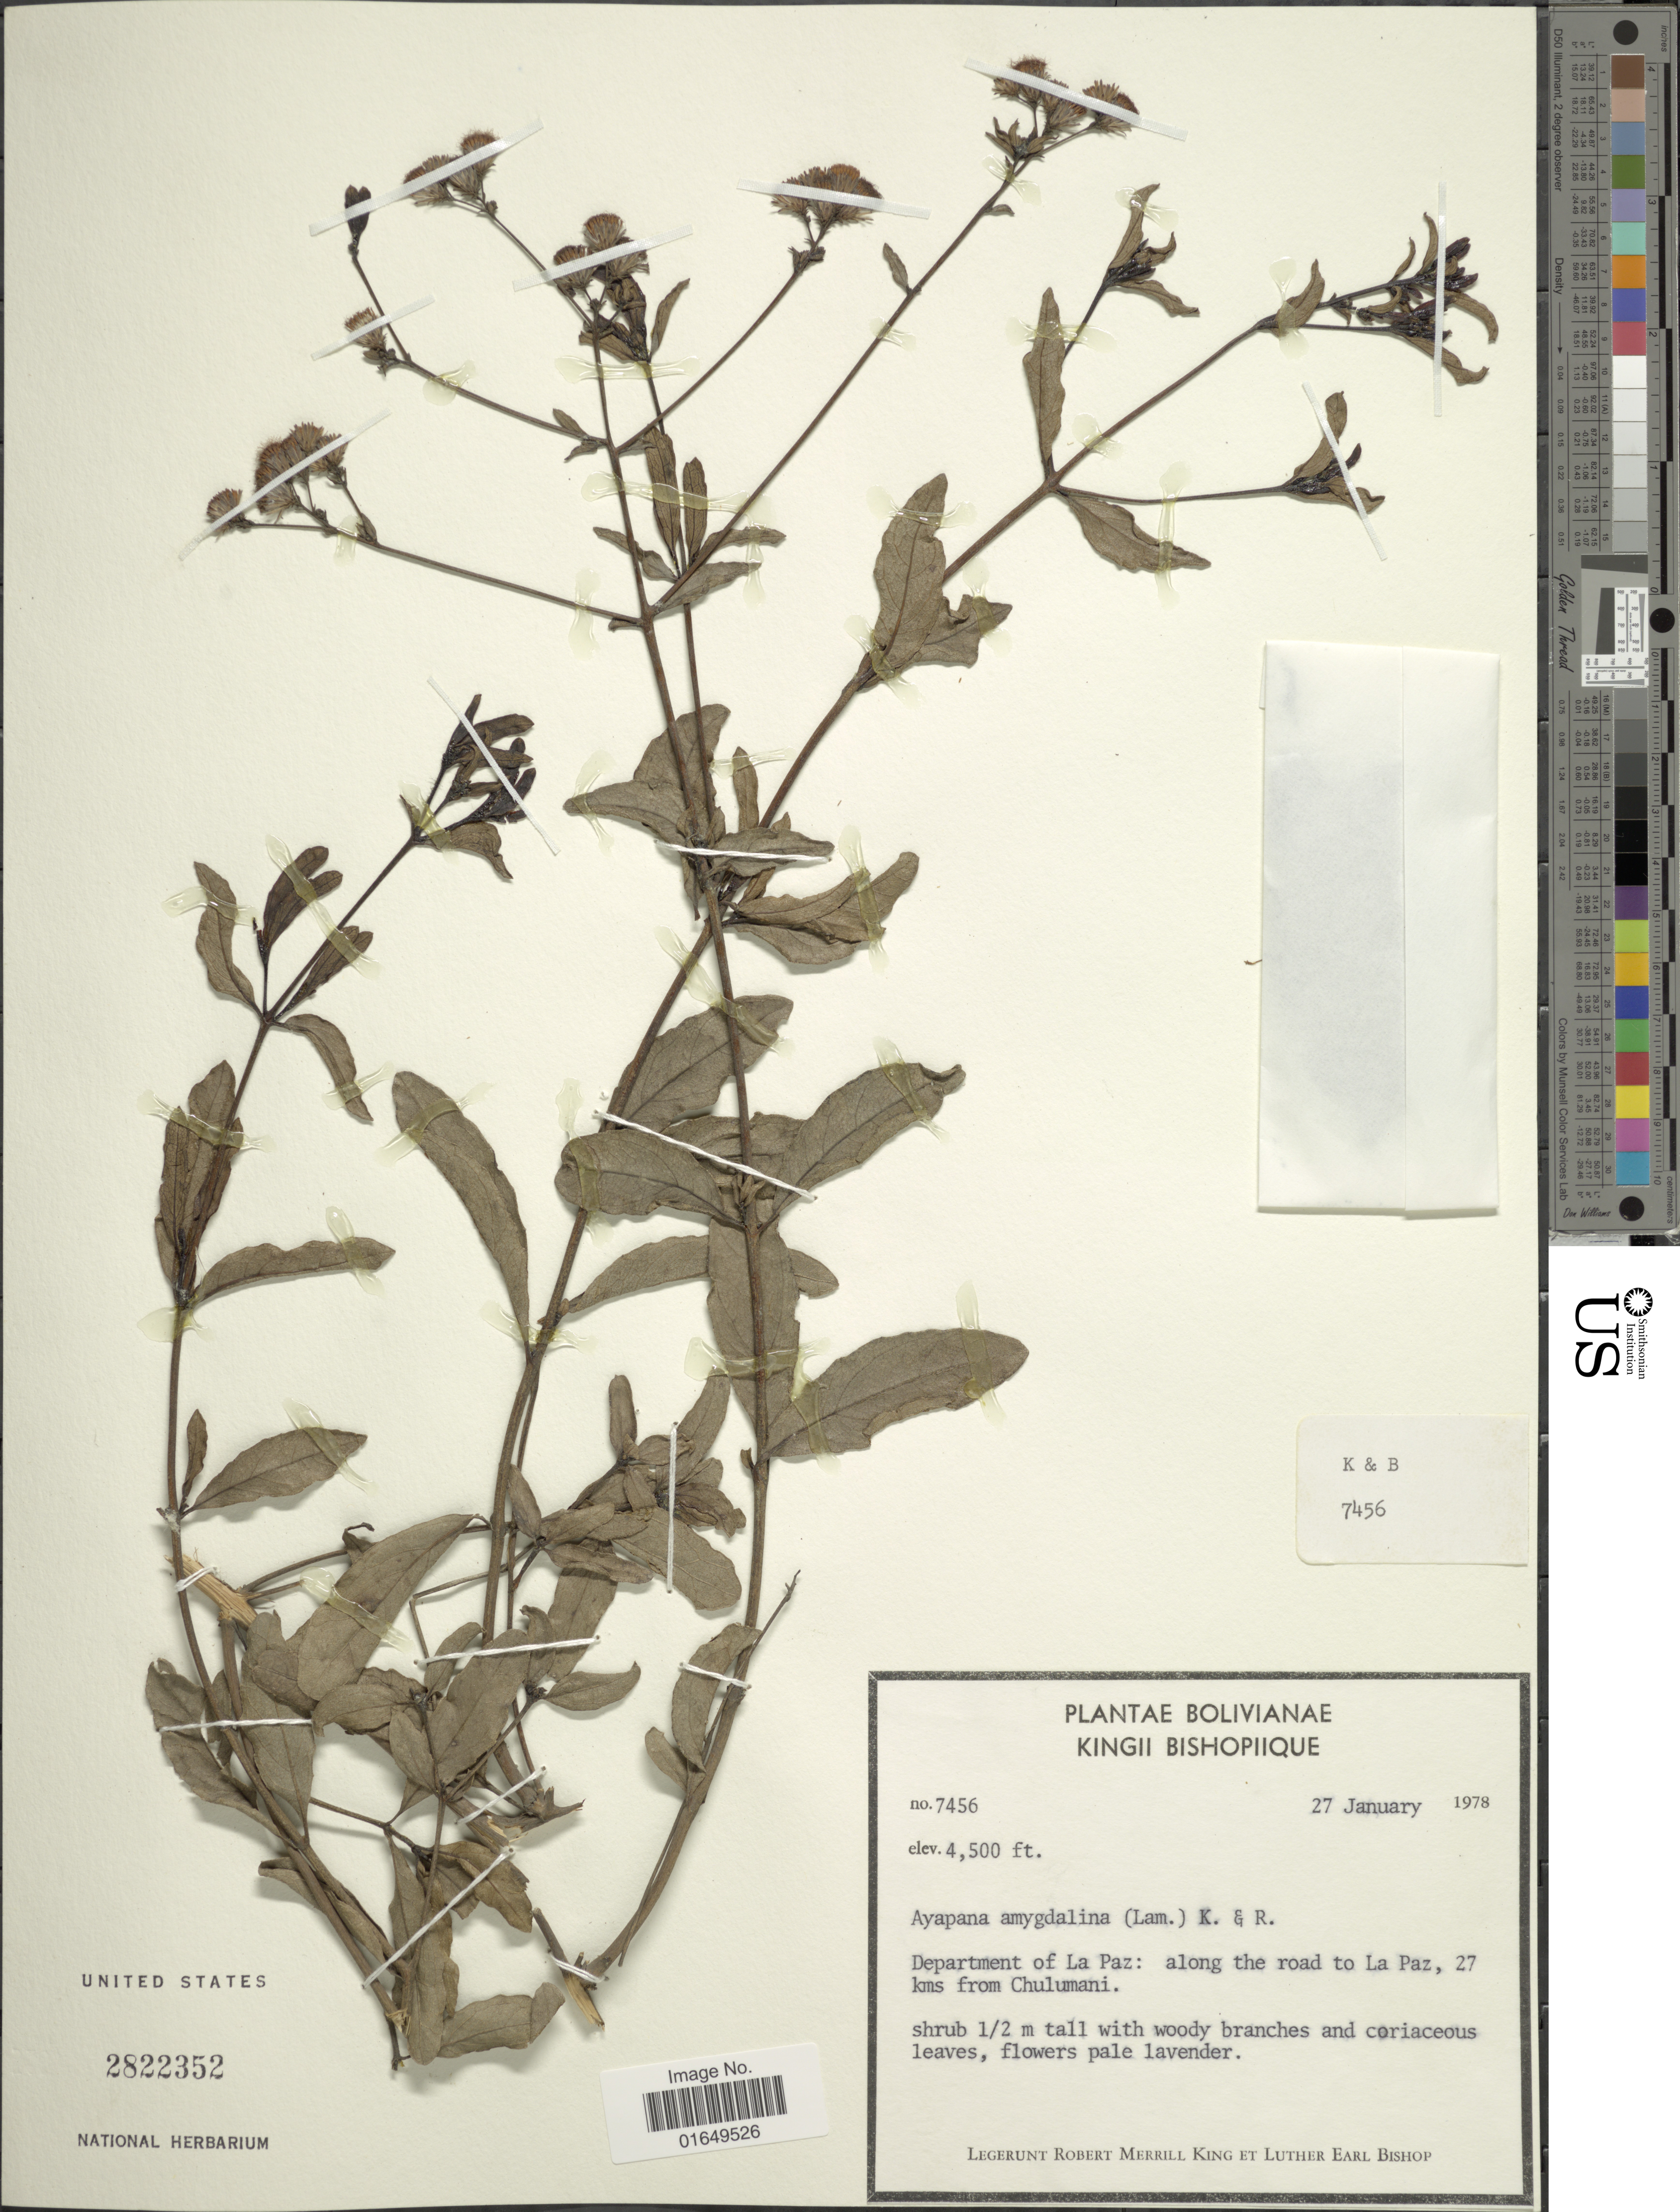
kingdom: Plantae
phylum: Tracheophyta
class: Magnoliopsida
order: Asterales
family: Asteraceae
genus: Ayapana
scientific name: Ayapana amygdalina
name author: (Lam.) R.M. King & H. Rob.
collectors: R. M. King & L. E. Bishop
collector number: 7456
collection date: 1978-01-27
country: Bolivia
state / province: La Paz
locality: Along the road to La Paz, 27 kms from Chulumani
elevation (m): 1372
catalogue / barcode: US 2822352